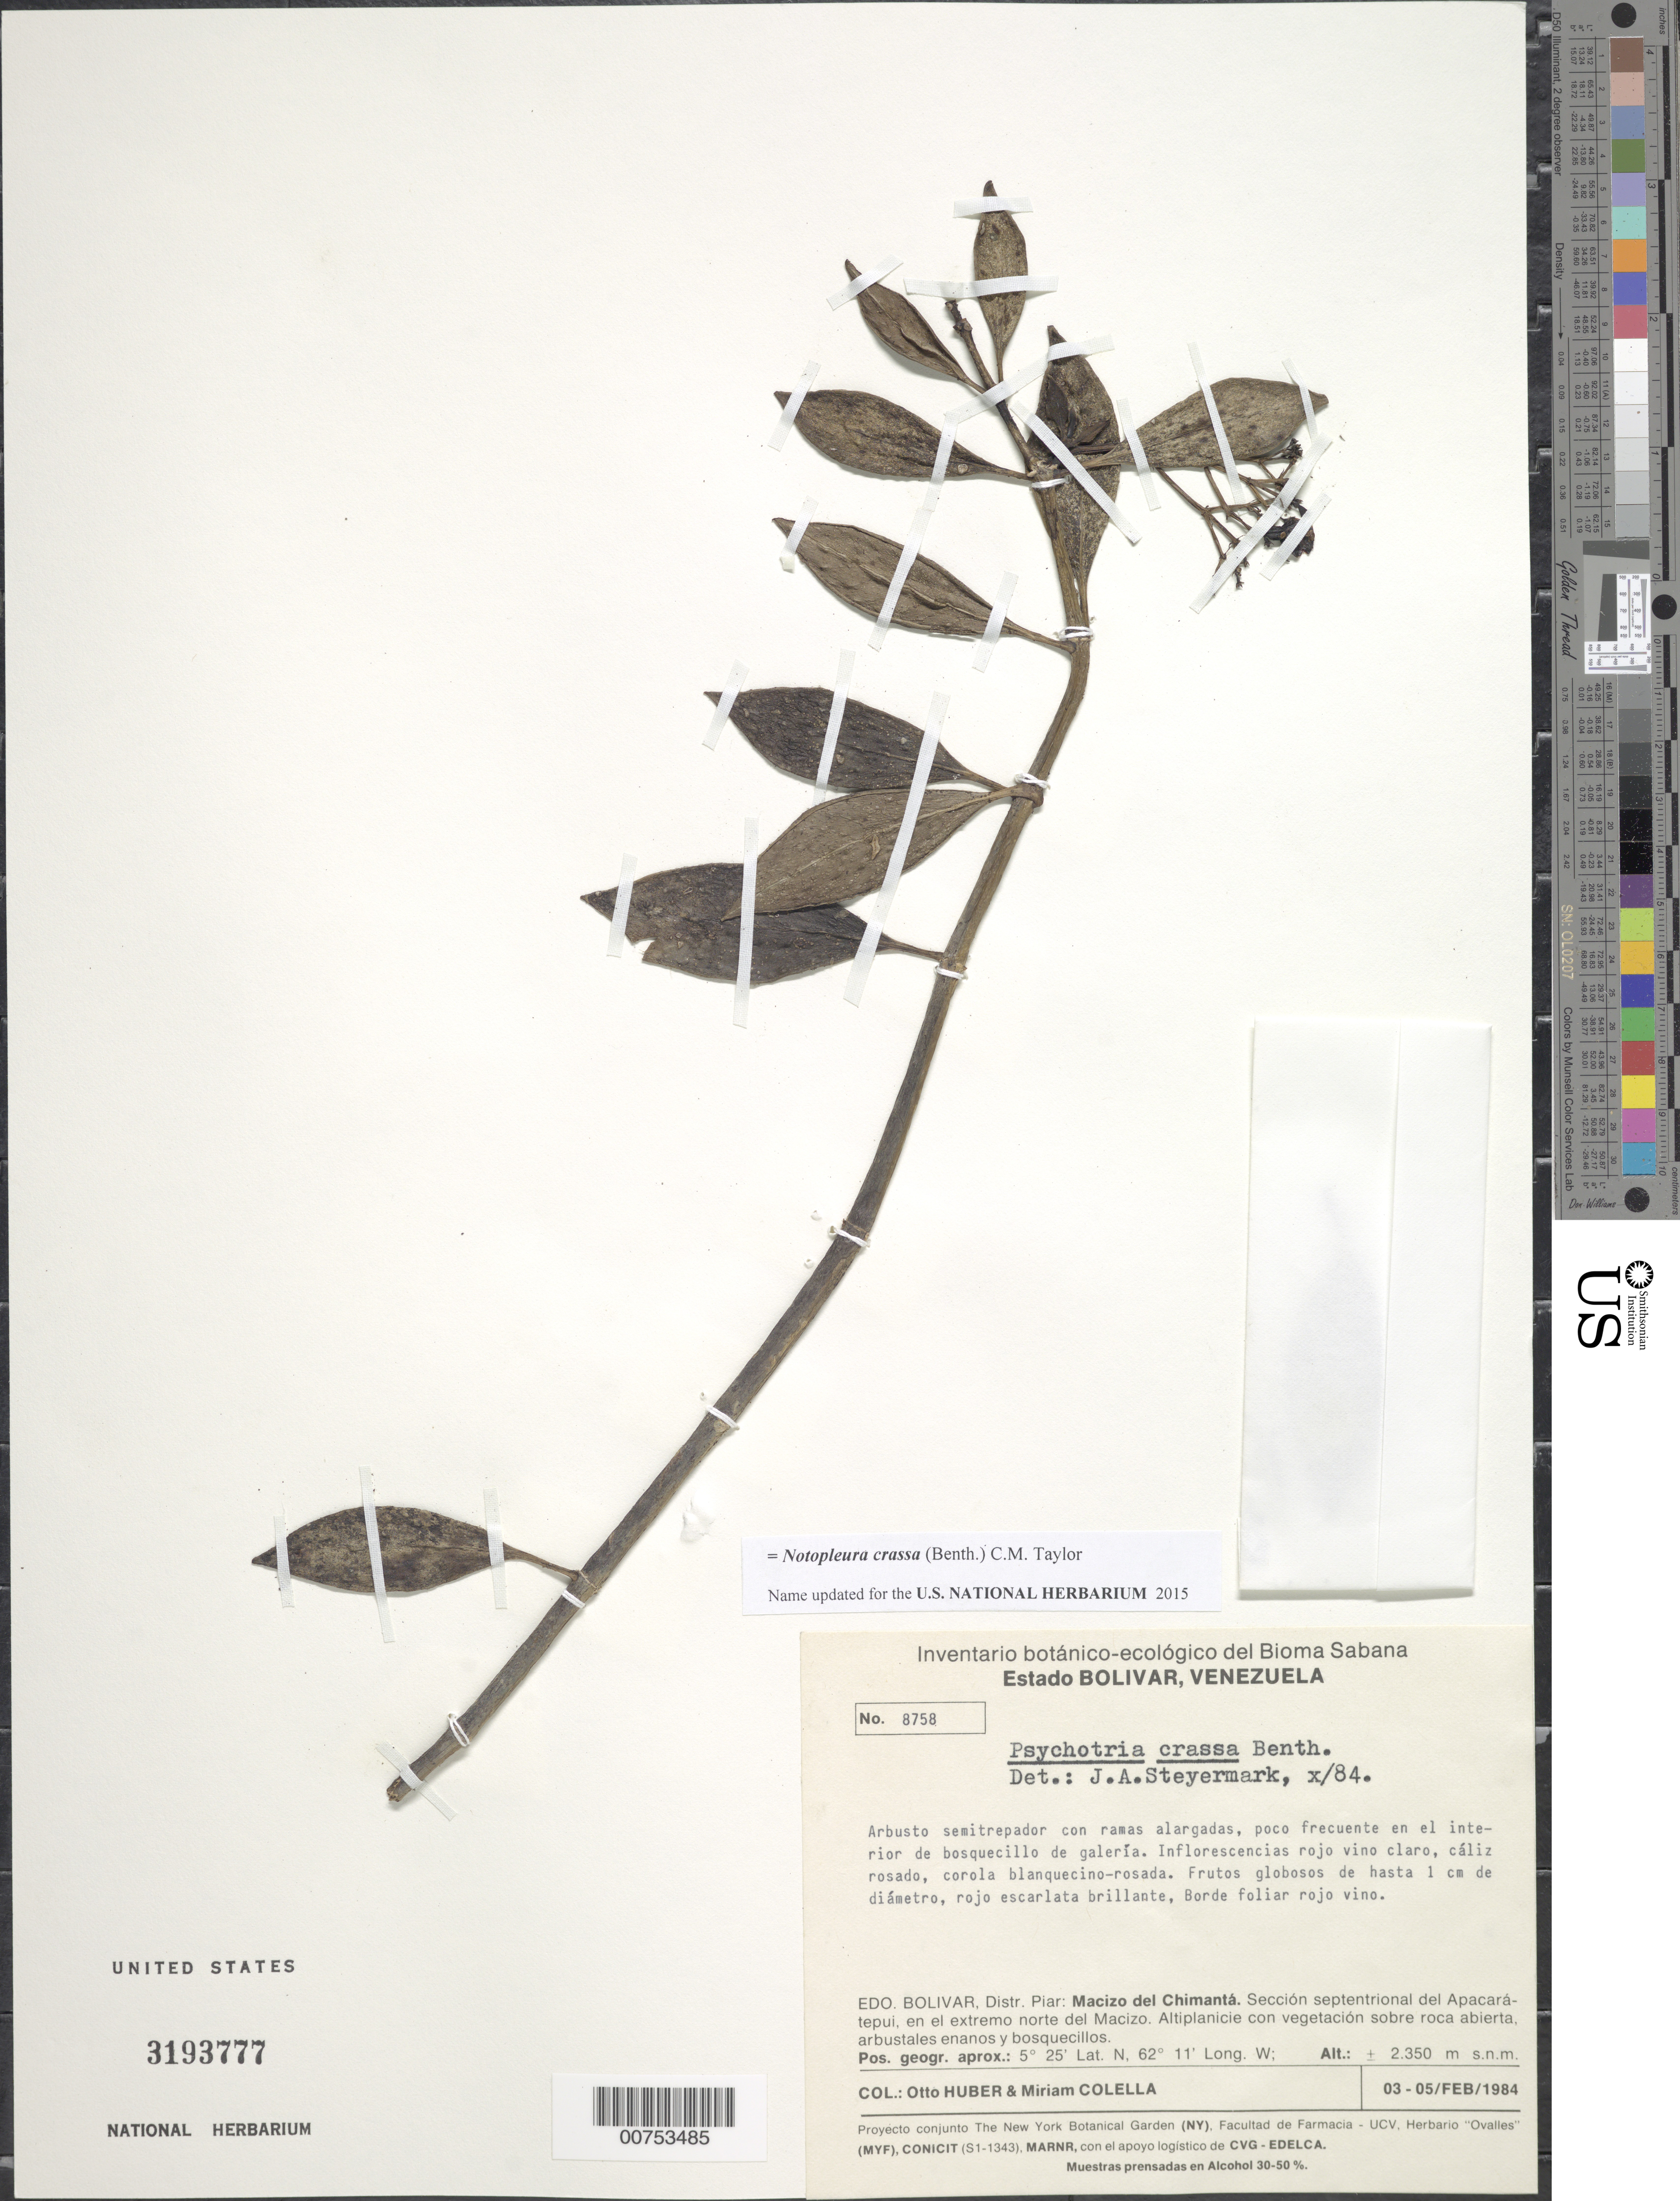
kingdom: Plantae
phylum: Tracheophyta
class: Magnoliopsida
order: Gentianales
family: Rubiaceae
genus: Psychotria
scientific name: Psychotria crassa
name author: Benth.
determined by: Steyermark, Julian A., (VEN)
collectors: O. Huber & M. Colella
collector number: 8758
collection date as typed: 3-Feb-84 to 5-Feb-84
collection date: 1984-02-03/1984-02-05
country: Venezuela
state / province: Bolívar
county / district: Piar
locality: Macizo del Chimantá, sección septentríonal del Abacapá-tepuí, en el extremo norte del Macizo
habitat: Interior de bosquecillo de galeria; altiplanici con vegetación sobre roca abierta, arbustales enanos y bosquecillos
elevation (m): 2350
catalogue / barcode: US 3193777